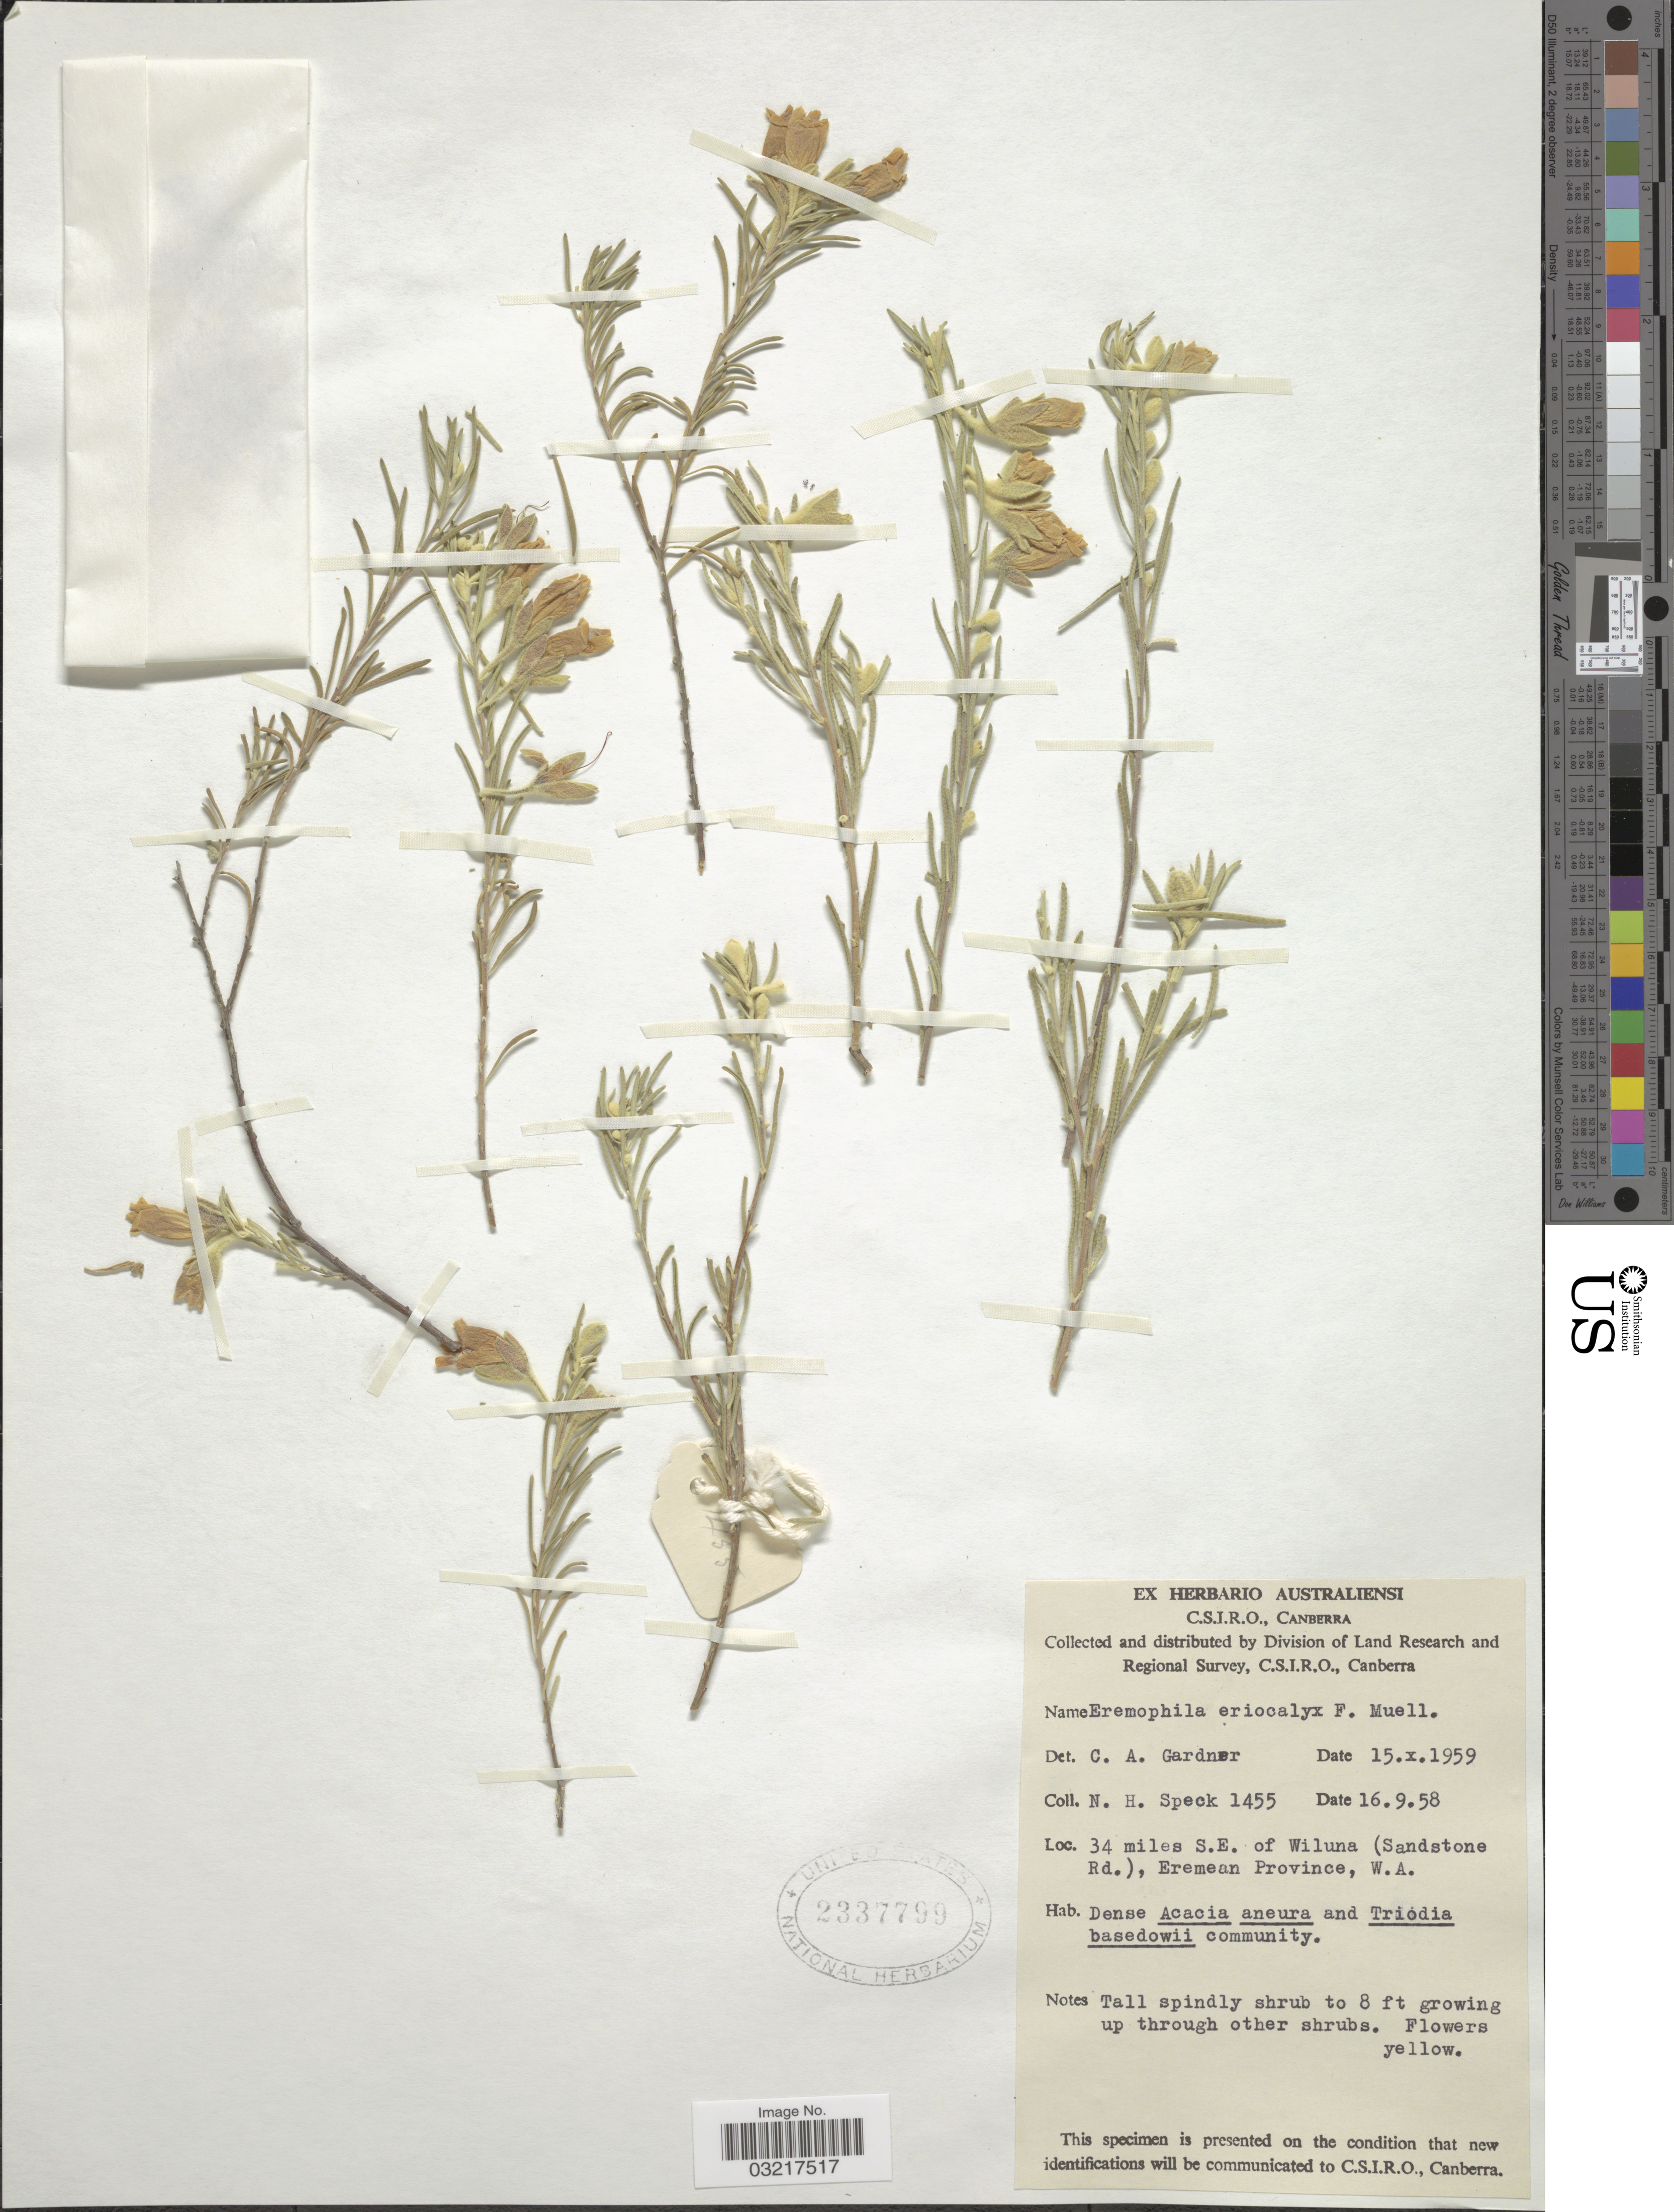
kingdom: Plantae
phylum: Tracheophyta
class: Magnoliopsida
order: Lamiales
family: Scrophulariaceae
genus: Eremophila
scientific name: Eremophila eriocalyx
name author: F. Muell.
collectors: N. Speck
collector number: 1455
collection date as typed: Transcribed d/m/y: 16/9/58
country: Australia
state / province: Western Australia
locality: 34 miles S.E. of Wiluna (Sandstone Rd.), Eremean Province, W.A.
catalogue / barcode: US 2337799